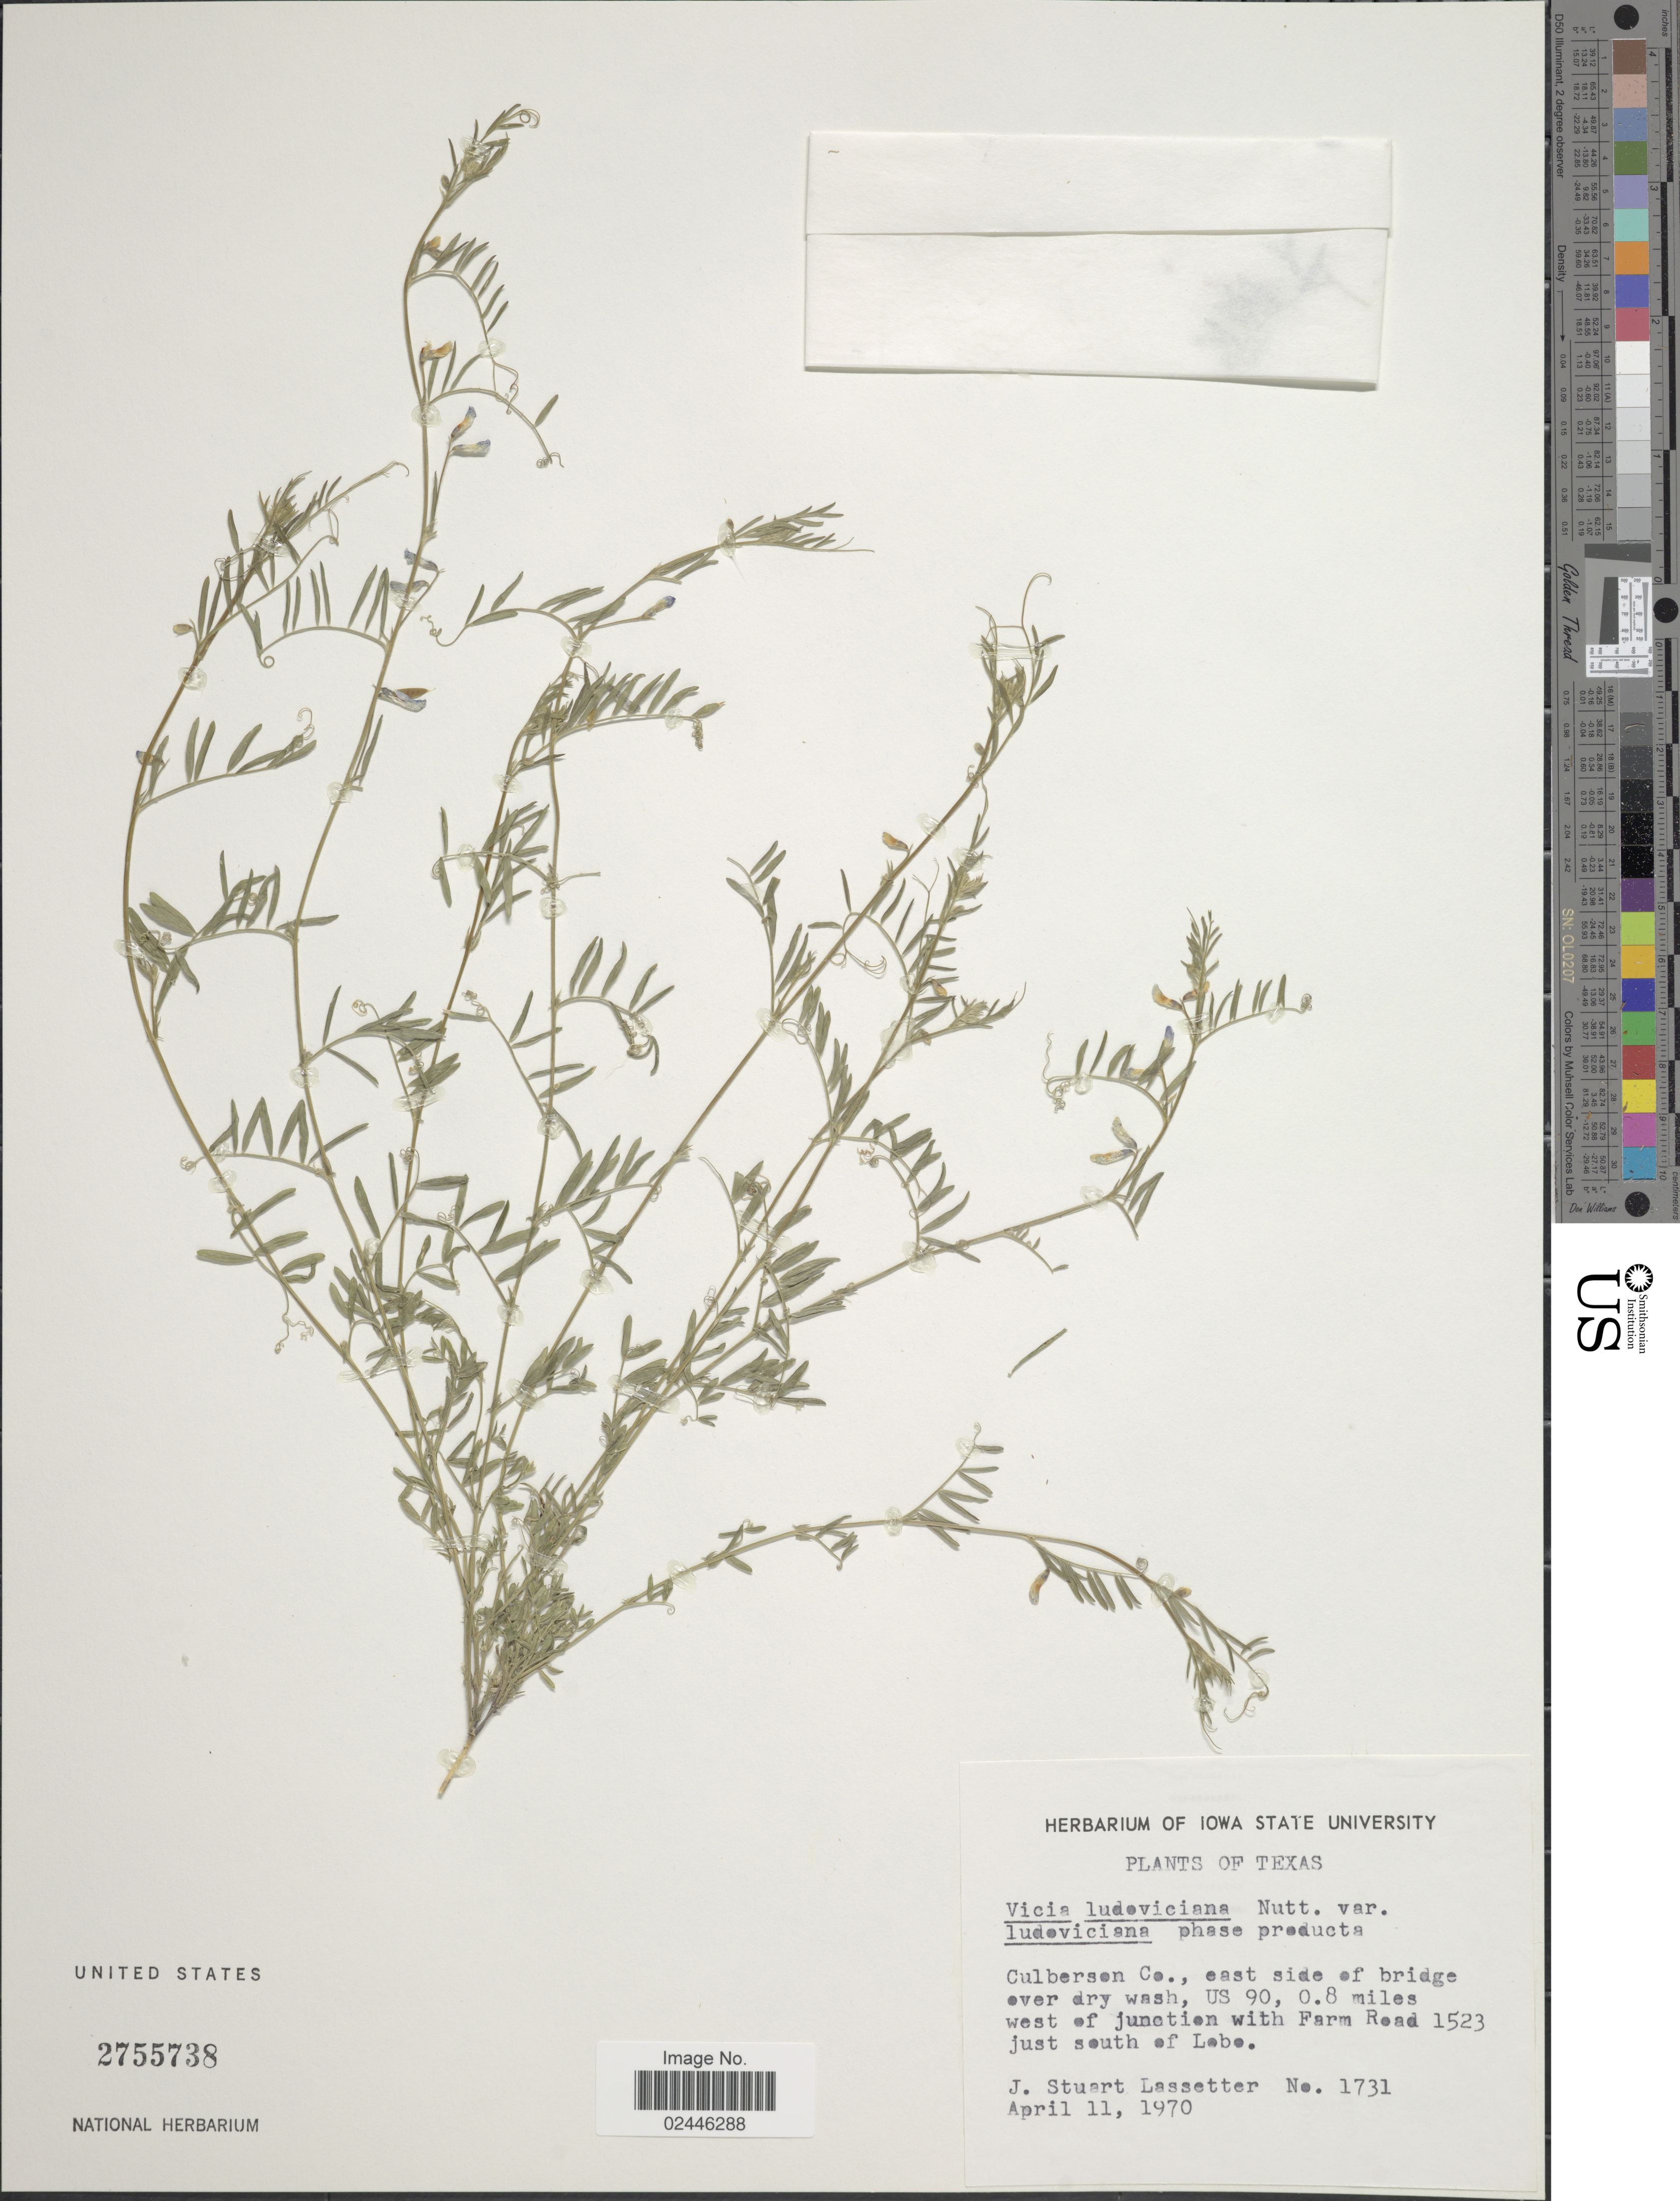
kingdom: Plantae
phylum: Tracheophyta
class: Magnoliopsida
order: Fabales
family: Fabaceae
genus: Vicia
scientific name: Vicia ludoviciana var. ludoviciana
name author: Nutt. ex Torr. & A. Gray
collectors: J. Lassetter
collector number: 1731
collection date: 1970-04-11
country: United States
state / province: Texas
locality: Culberson Co., east side of bridge ovr dry wash, US 90, .8 miles west of junction with Farm Road 1523 just south of Lobo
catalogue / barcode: US 2755738